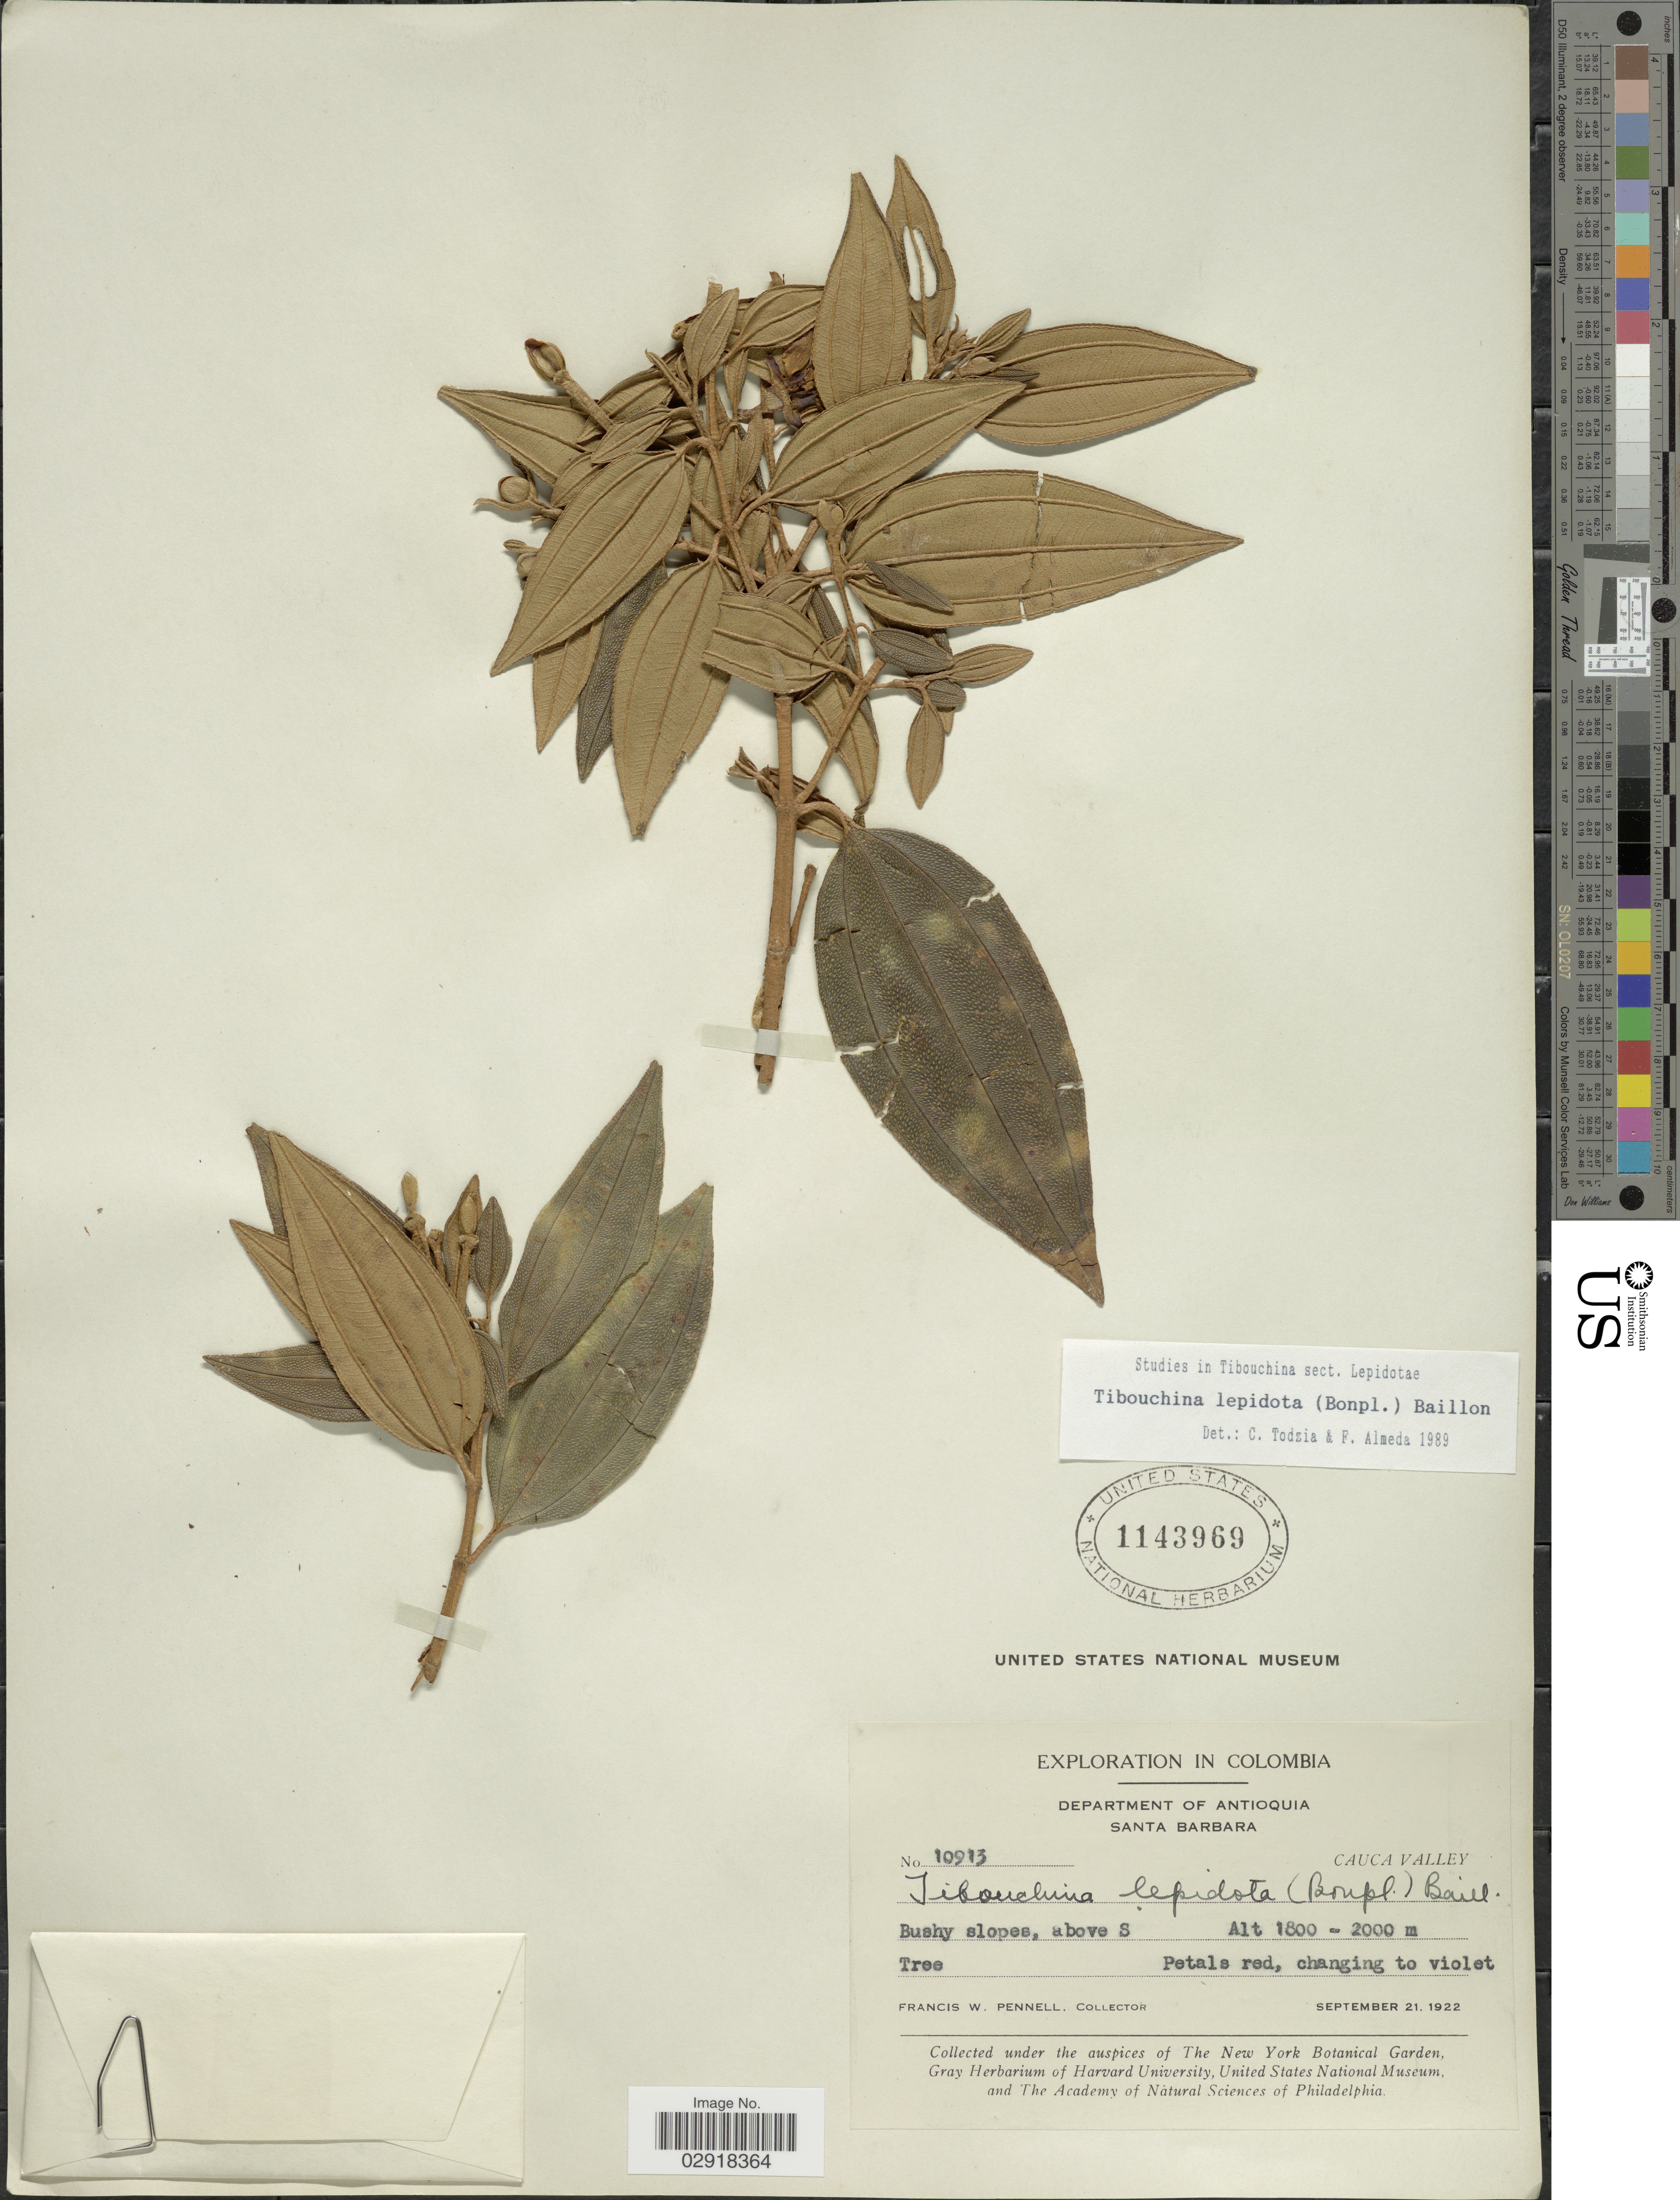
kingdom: Plantae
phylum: Tracheophyta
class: Magnoliopsida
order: Myrtales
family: Melastomataceae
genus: Andesanthus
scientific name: Andesanthus lepidotus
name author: (Humb. & Bonpl.) P.J.F. Guim. & Michelang.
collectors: F. W. Pennell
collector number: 10913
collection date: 1922-09-21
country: Colombia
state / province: Antioquia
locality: Department of Antioquia, Santa Barbara, Cauca Valley, Bushy slopes, above S.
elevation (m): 1800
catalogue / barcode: US 1143969